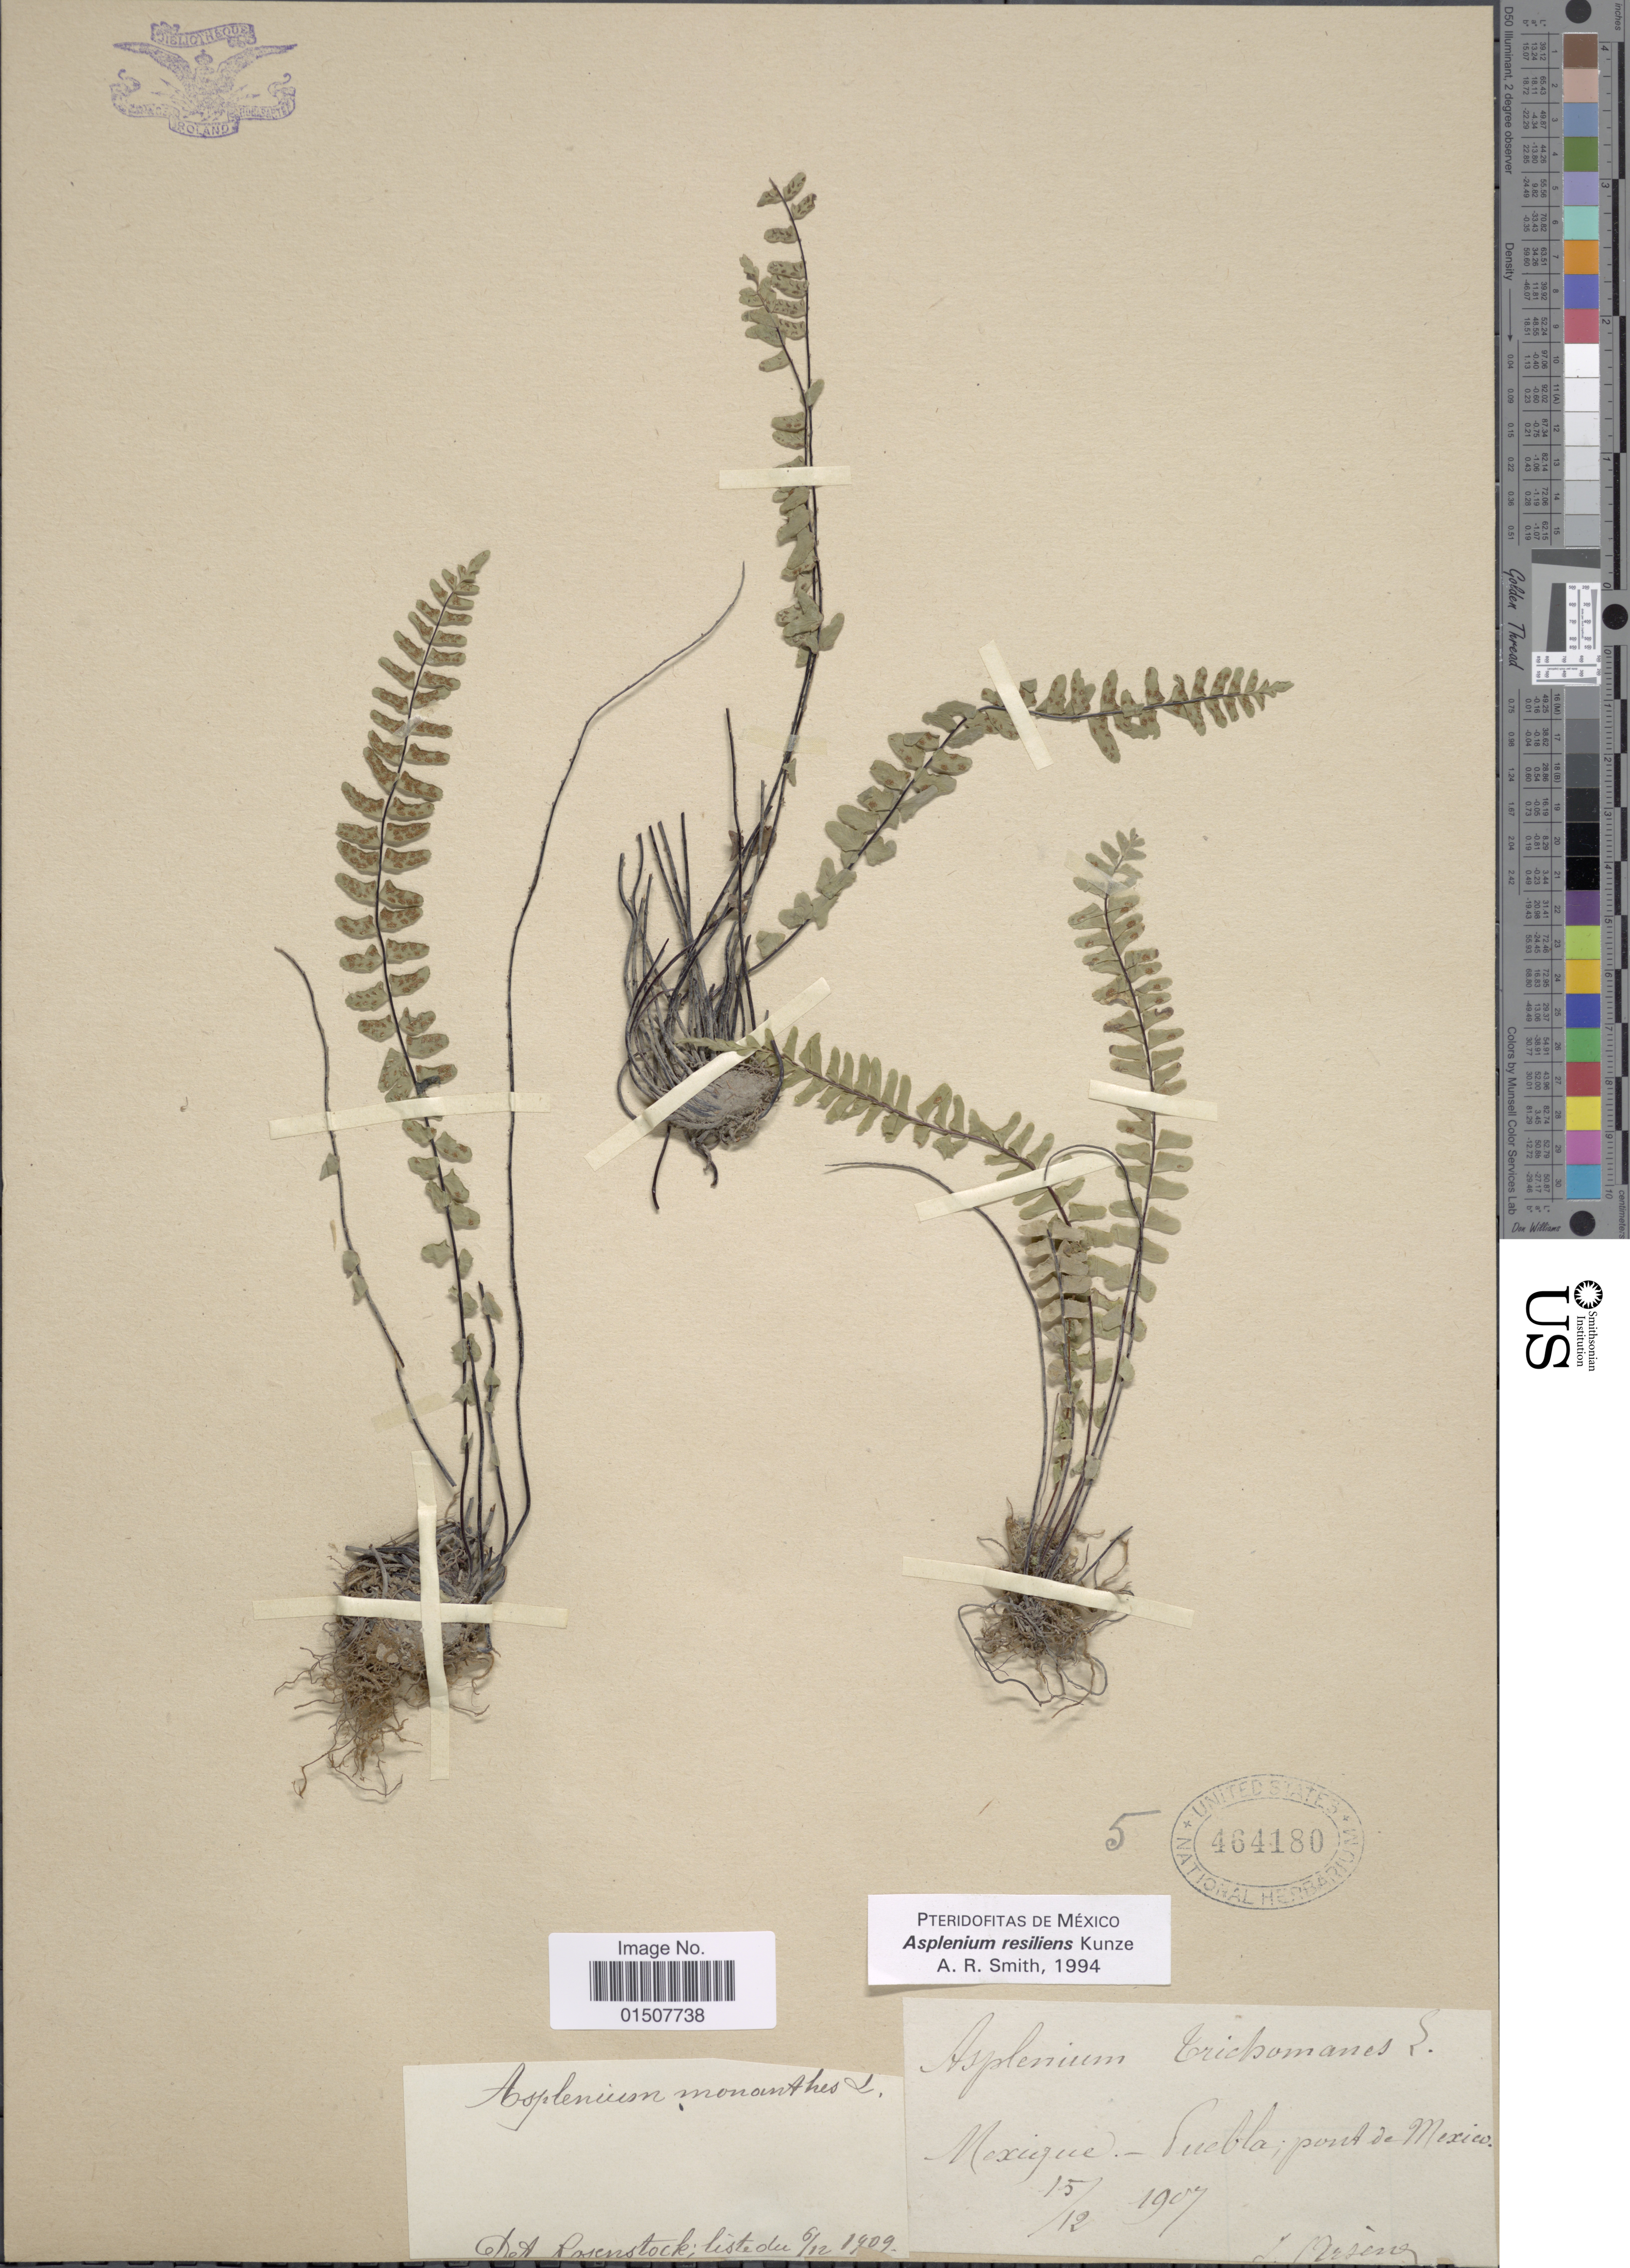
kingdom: Plantae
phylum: Tracheophyta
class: Polypodiopsida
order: Polypodiales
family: Aspleniaceae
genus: Asplenium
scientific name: Asplenium resiliens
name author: Kunze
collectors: L. Mesing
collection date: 1907-12-15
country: Mexico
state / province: Puebla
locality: Mexique-Puebla; pont de Mexico.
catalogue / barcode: US 464180